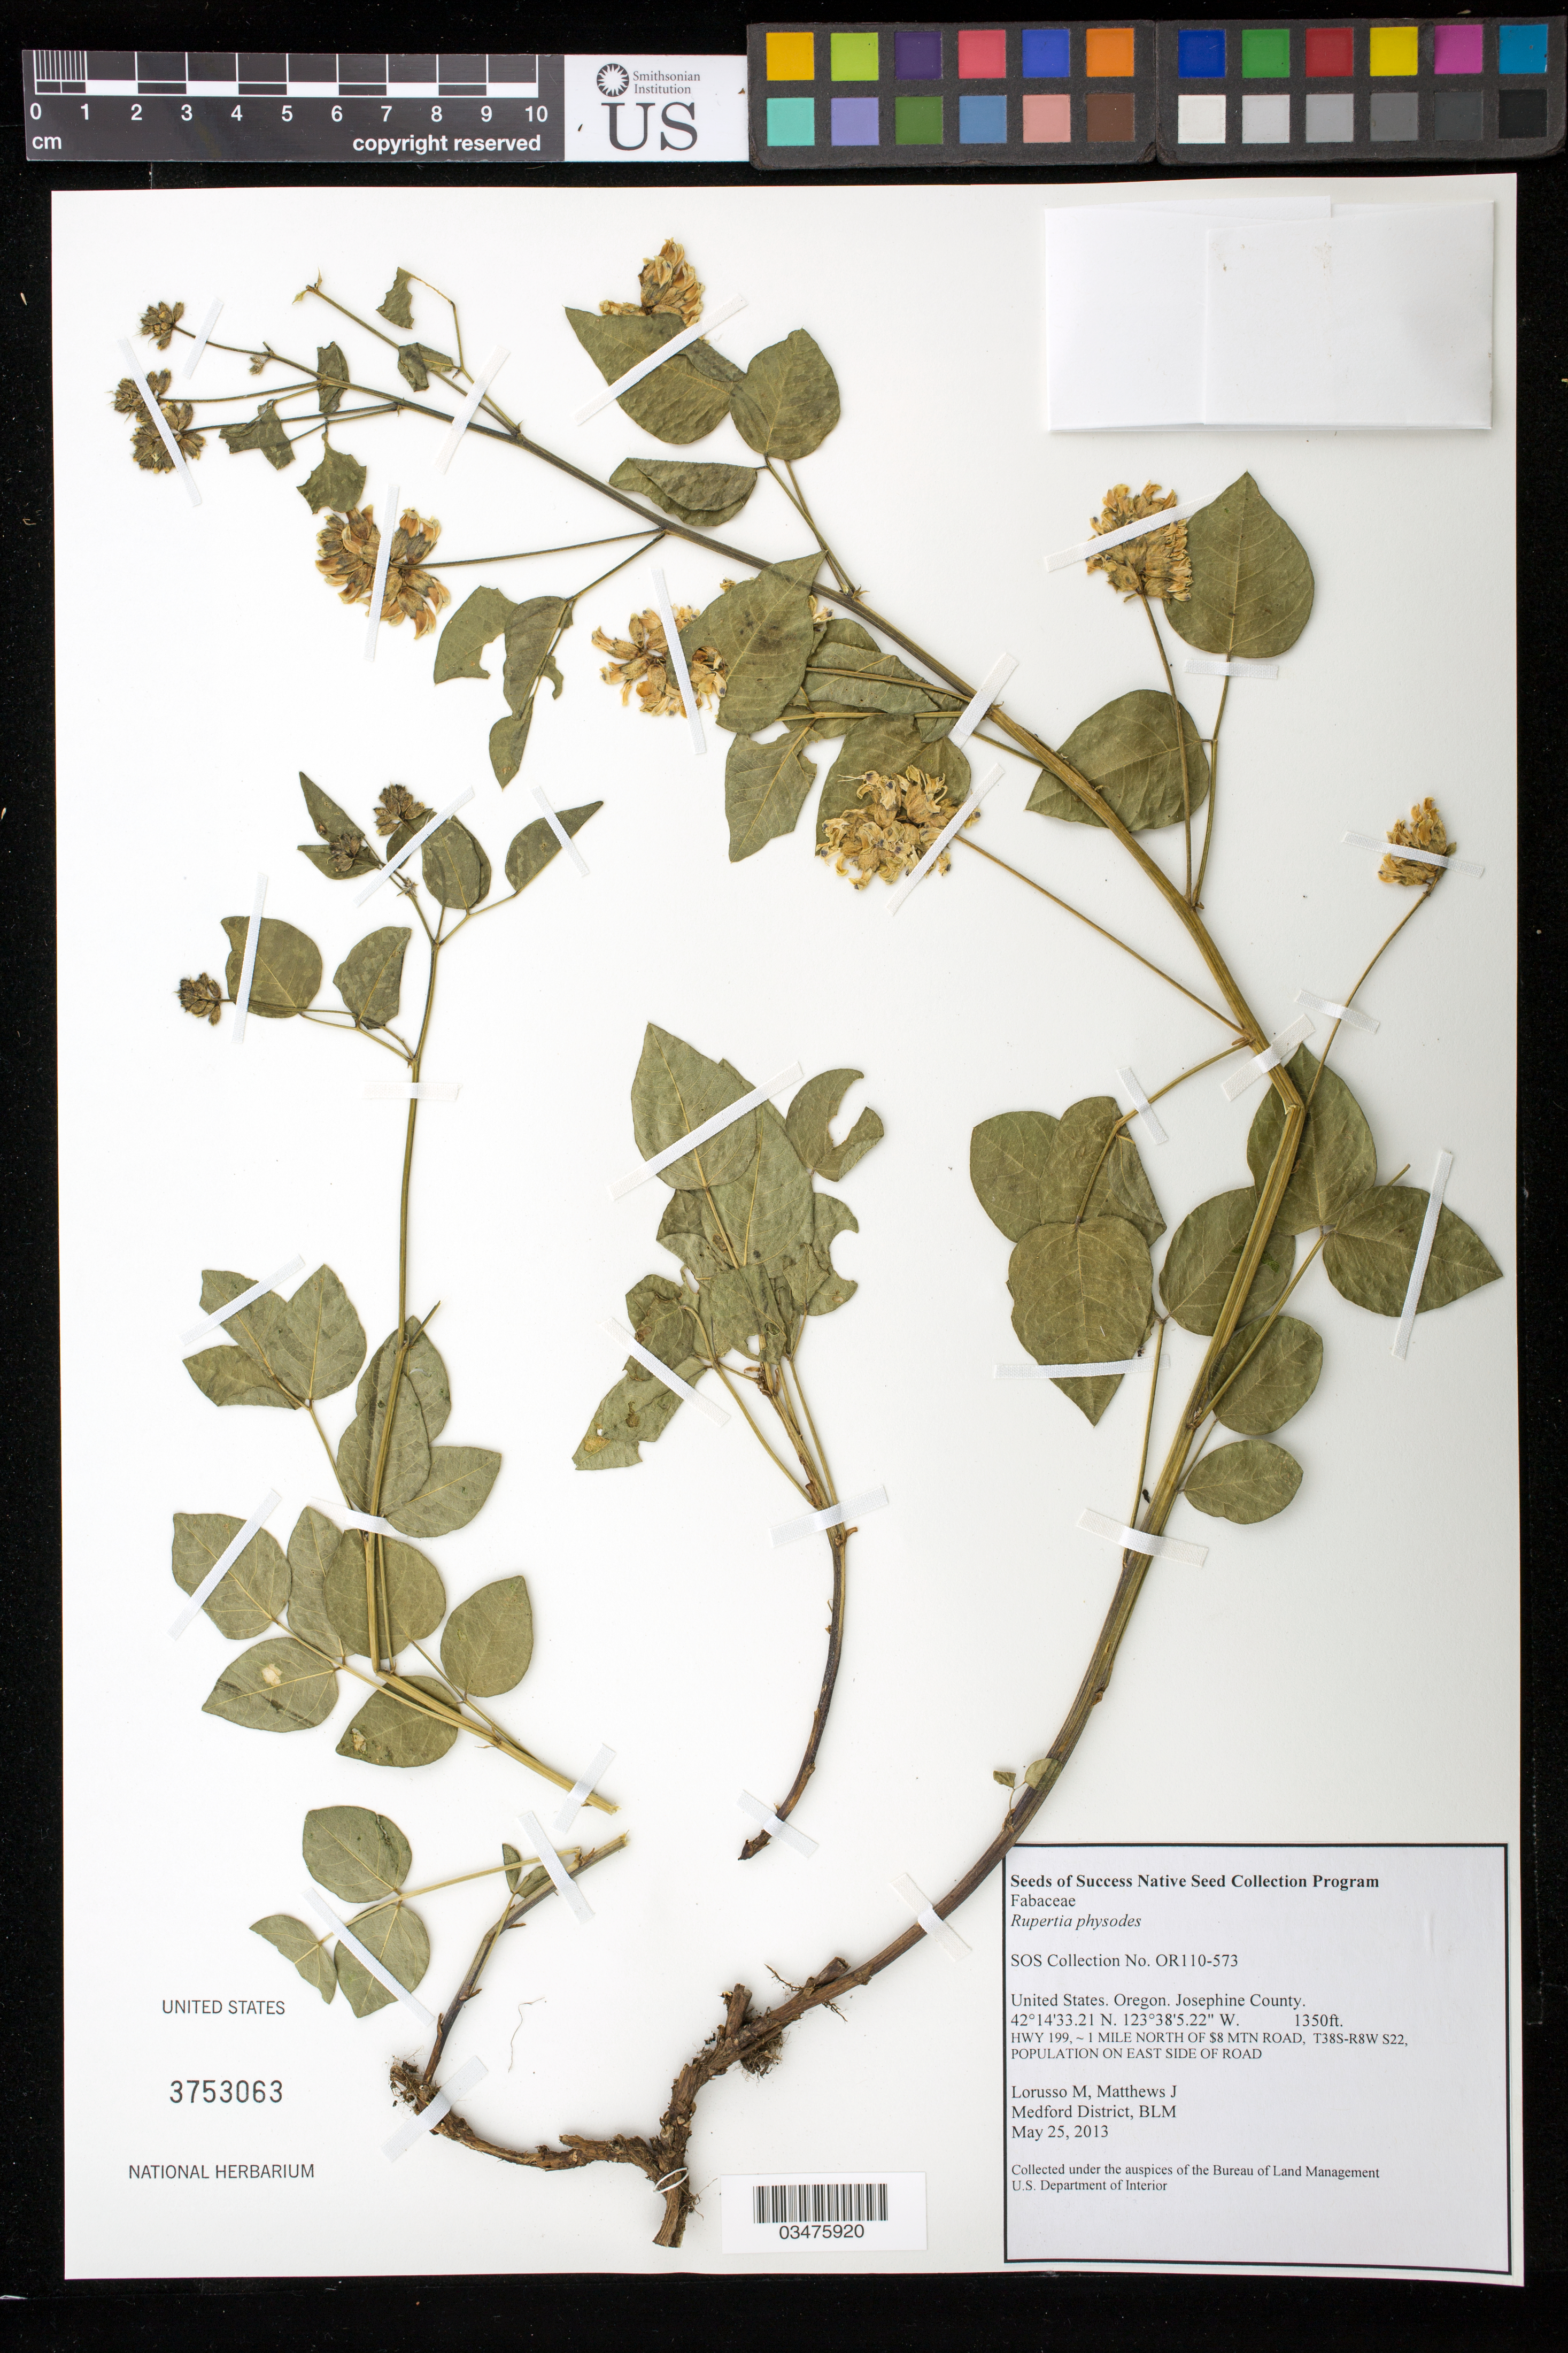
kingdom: Plantae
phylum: Tracheophyta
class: Magnoliopsida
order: Fabales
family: Fabaceae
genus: Rupertia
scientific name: Rupertia physodes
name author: (Douglas) J.W. Grimes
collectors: M. Lorusso & J. Matthews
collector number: OR110-573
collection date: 2013-05-25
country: United States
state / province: Oregon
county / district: Josephine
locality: Hwy 199, 1 mi. N of $8 Mtn Road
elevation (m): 411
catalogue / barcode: US 3753063